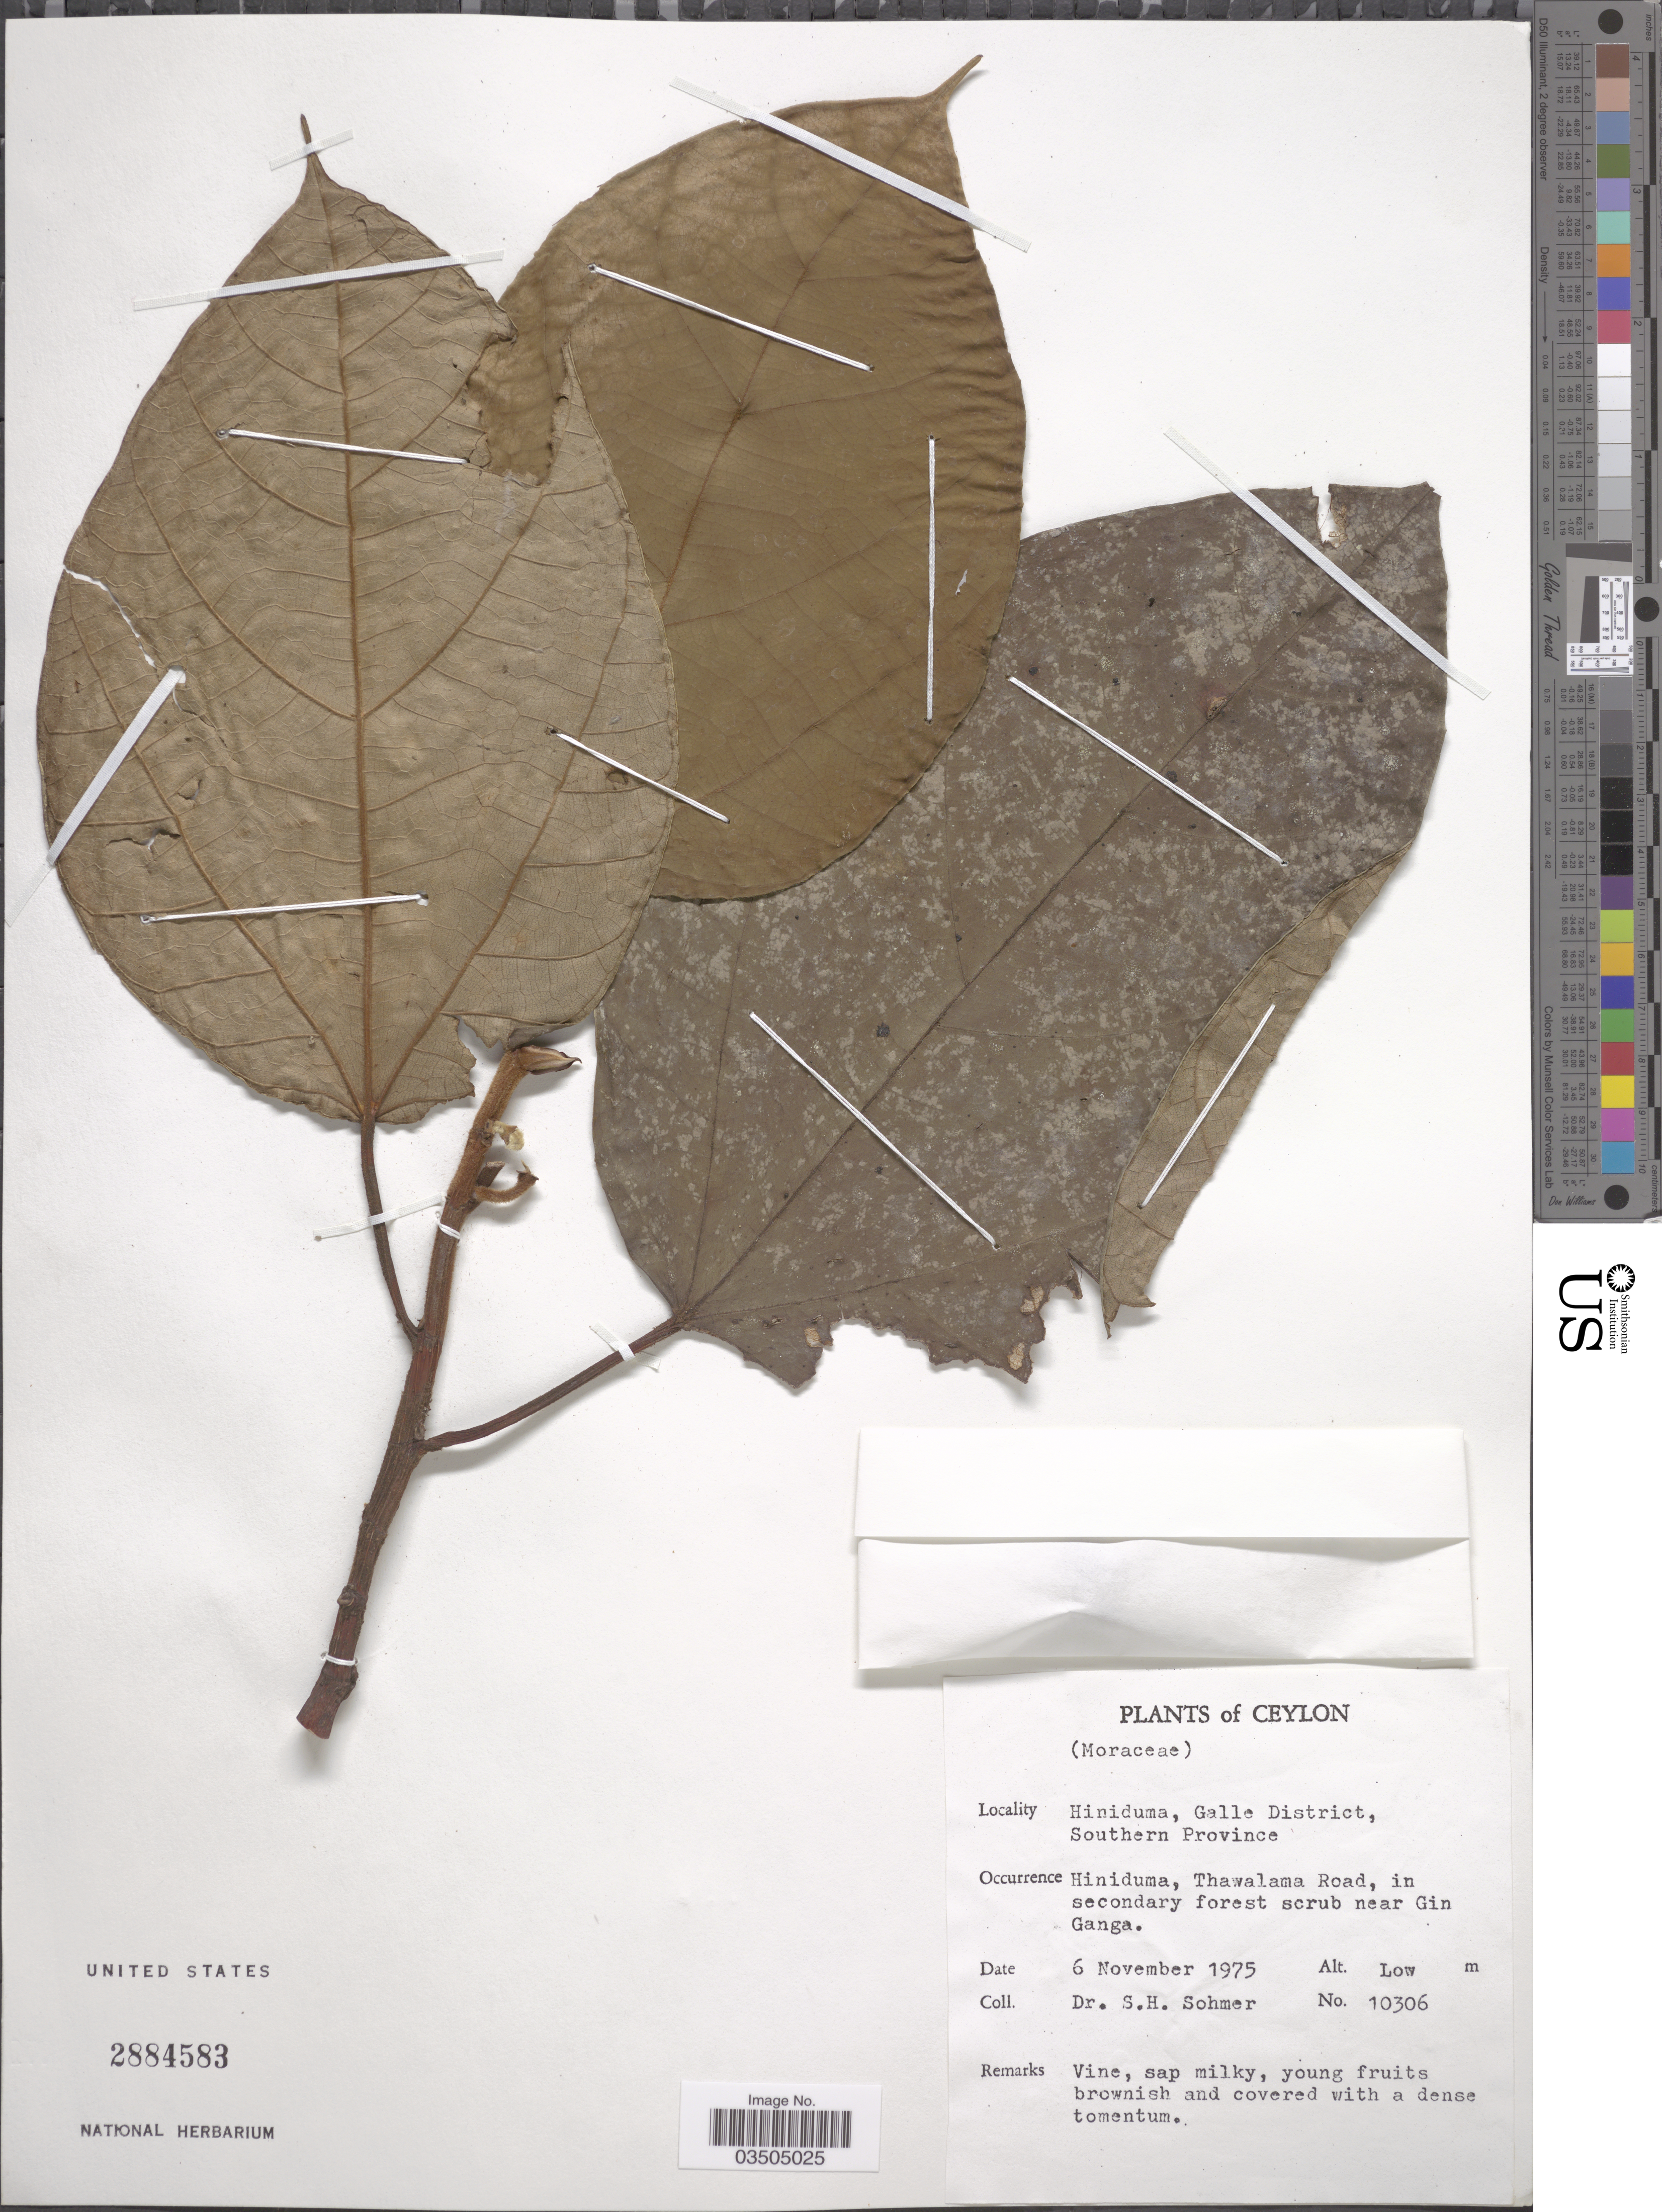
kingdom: Plantae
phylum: Tracheophyta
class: Magnoliopsida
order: Proteales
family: Proteaceae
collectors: S. H. Sohmer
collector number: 10306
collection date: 1975-11-06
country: Sri Lanka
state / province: Southern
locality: Ceylon. Hiniduma, Galle District. Hiniduma, Thawalama Road, in secondary forest scrub near Gin Ganga.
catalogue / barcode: US 2884583